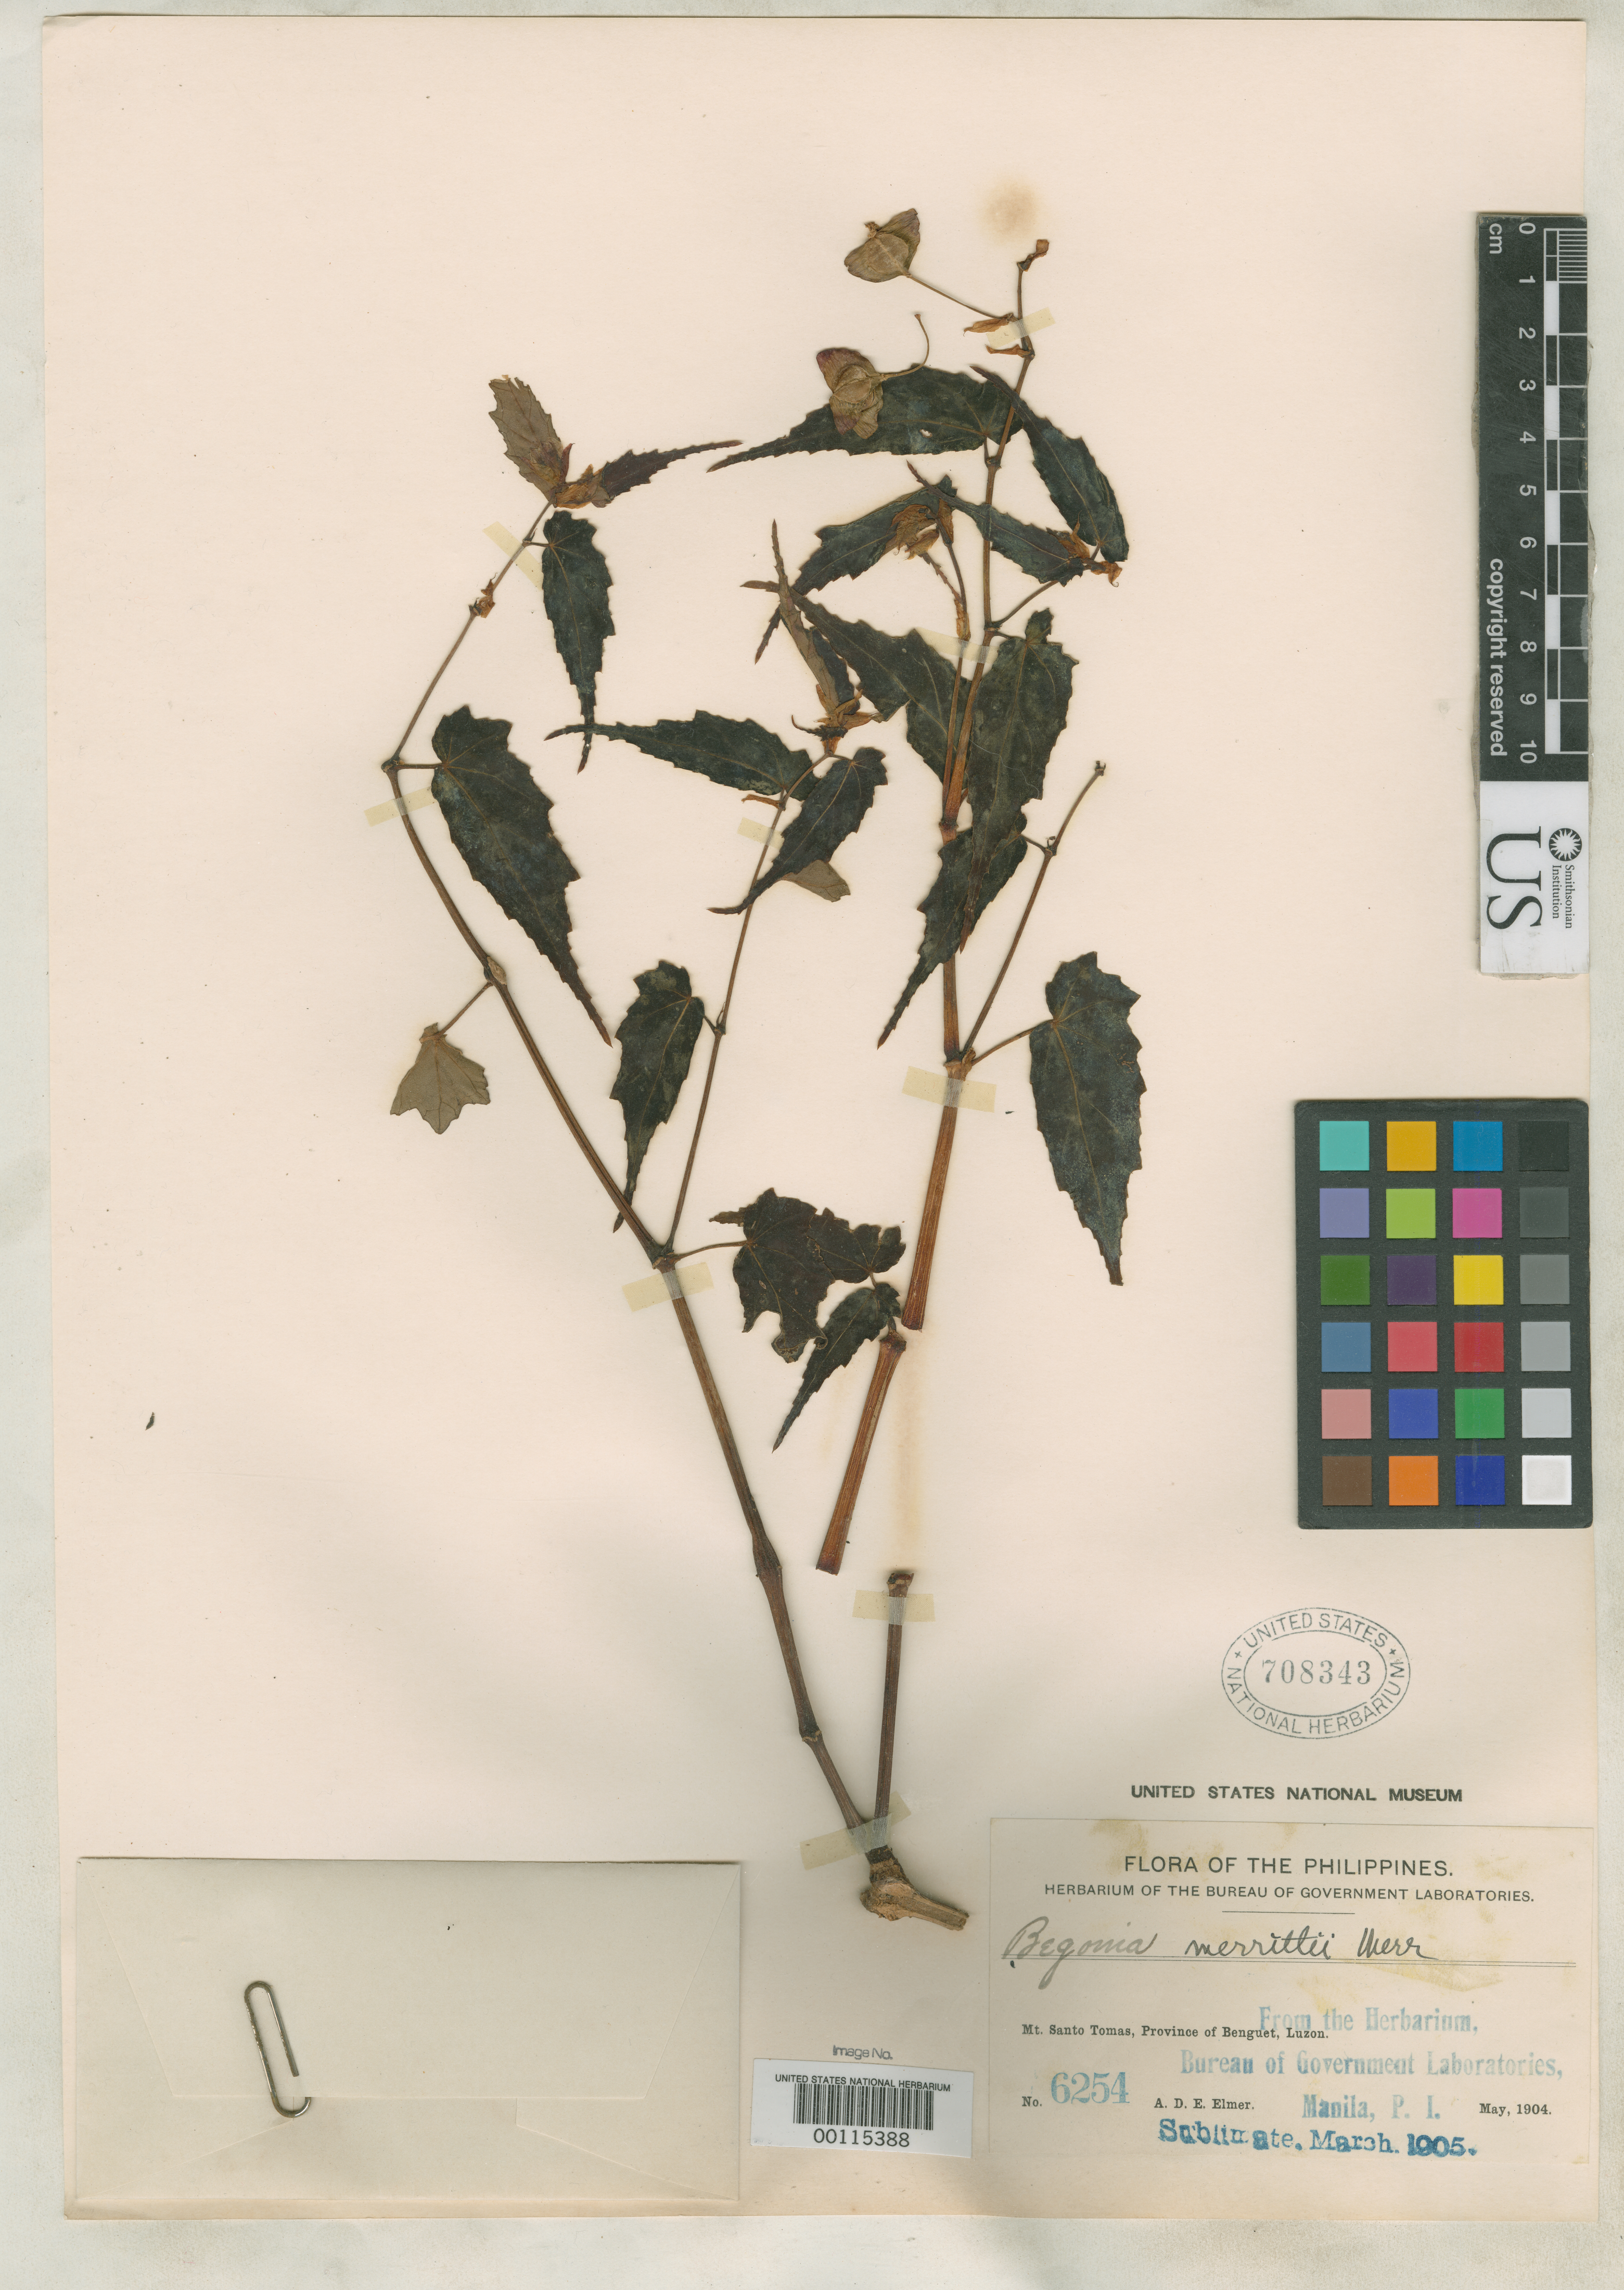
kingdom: Plantae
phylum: Tracheophyta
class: Magnoliopsida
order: Cucurbitales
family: Begoniaceae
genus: Begonia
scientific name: Begonia merrittii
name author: Merr.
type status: Isotype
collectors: A. D. E. Elmer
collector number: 6254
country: Philippines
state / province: Cordillera (Administrative Region)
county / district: Benguet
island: Luzon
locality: Mt. Tonglon, Santo Tomas.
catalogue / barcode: US 708343